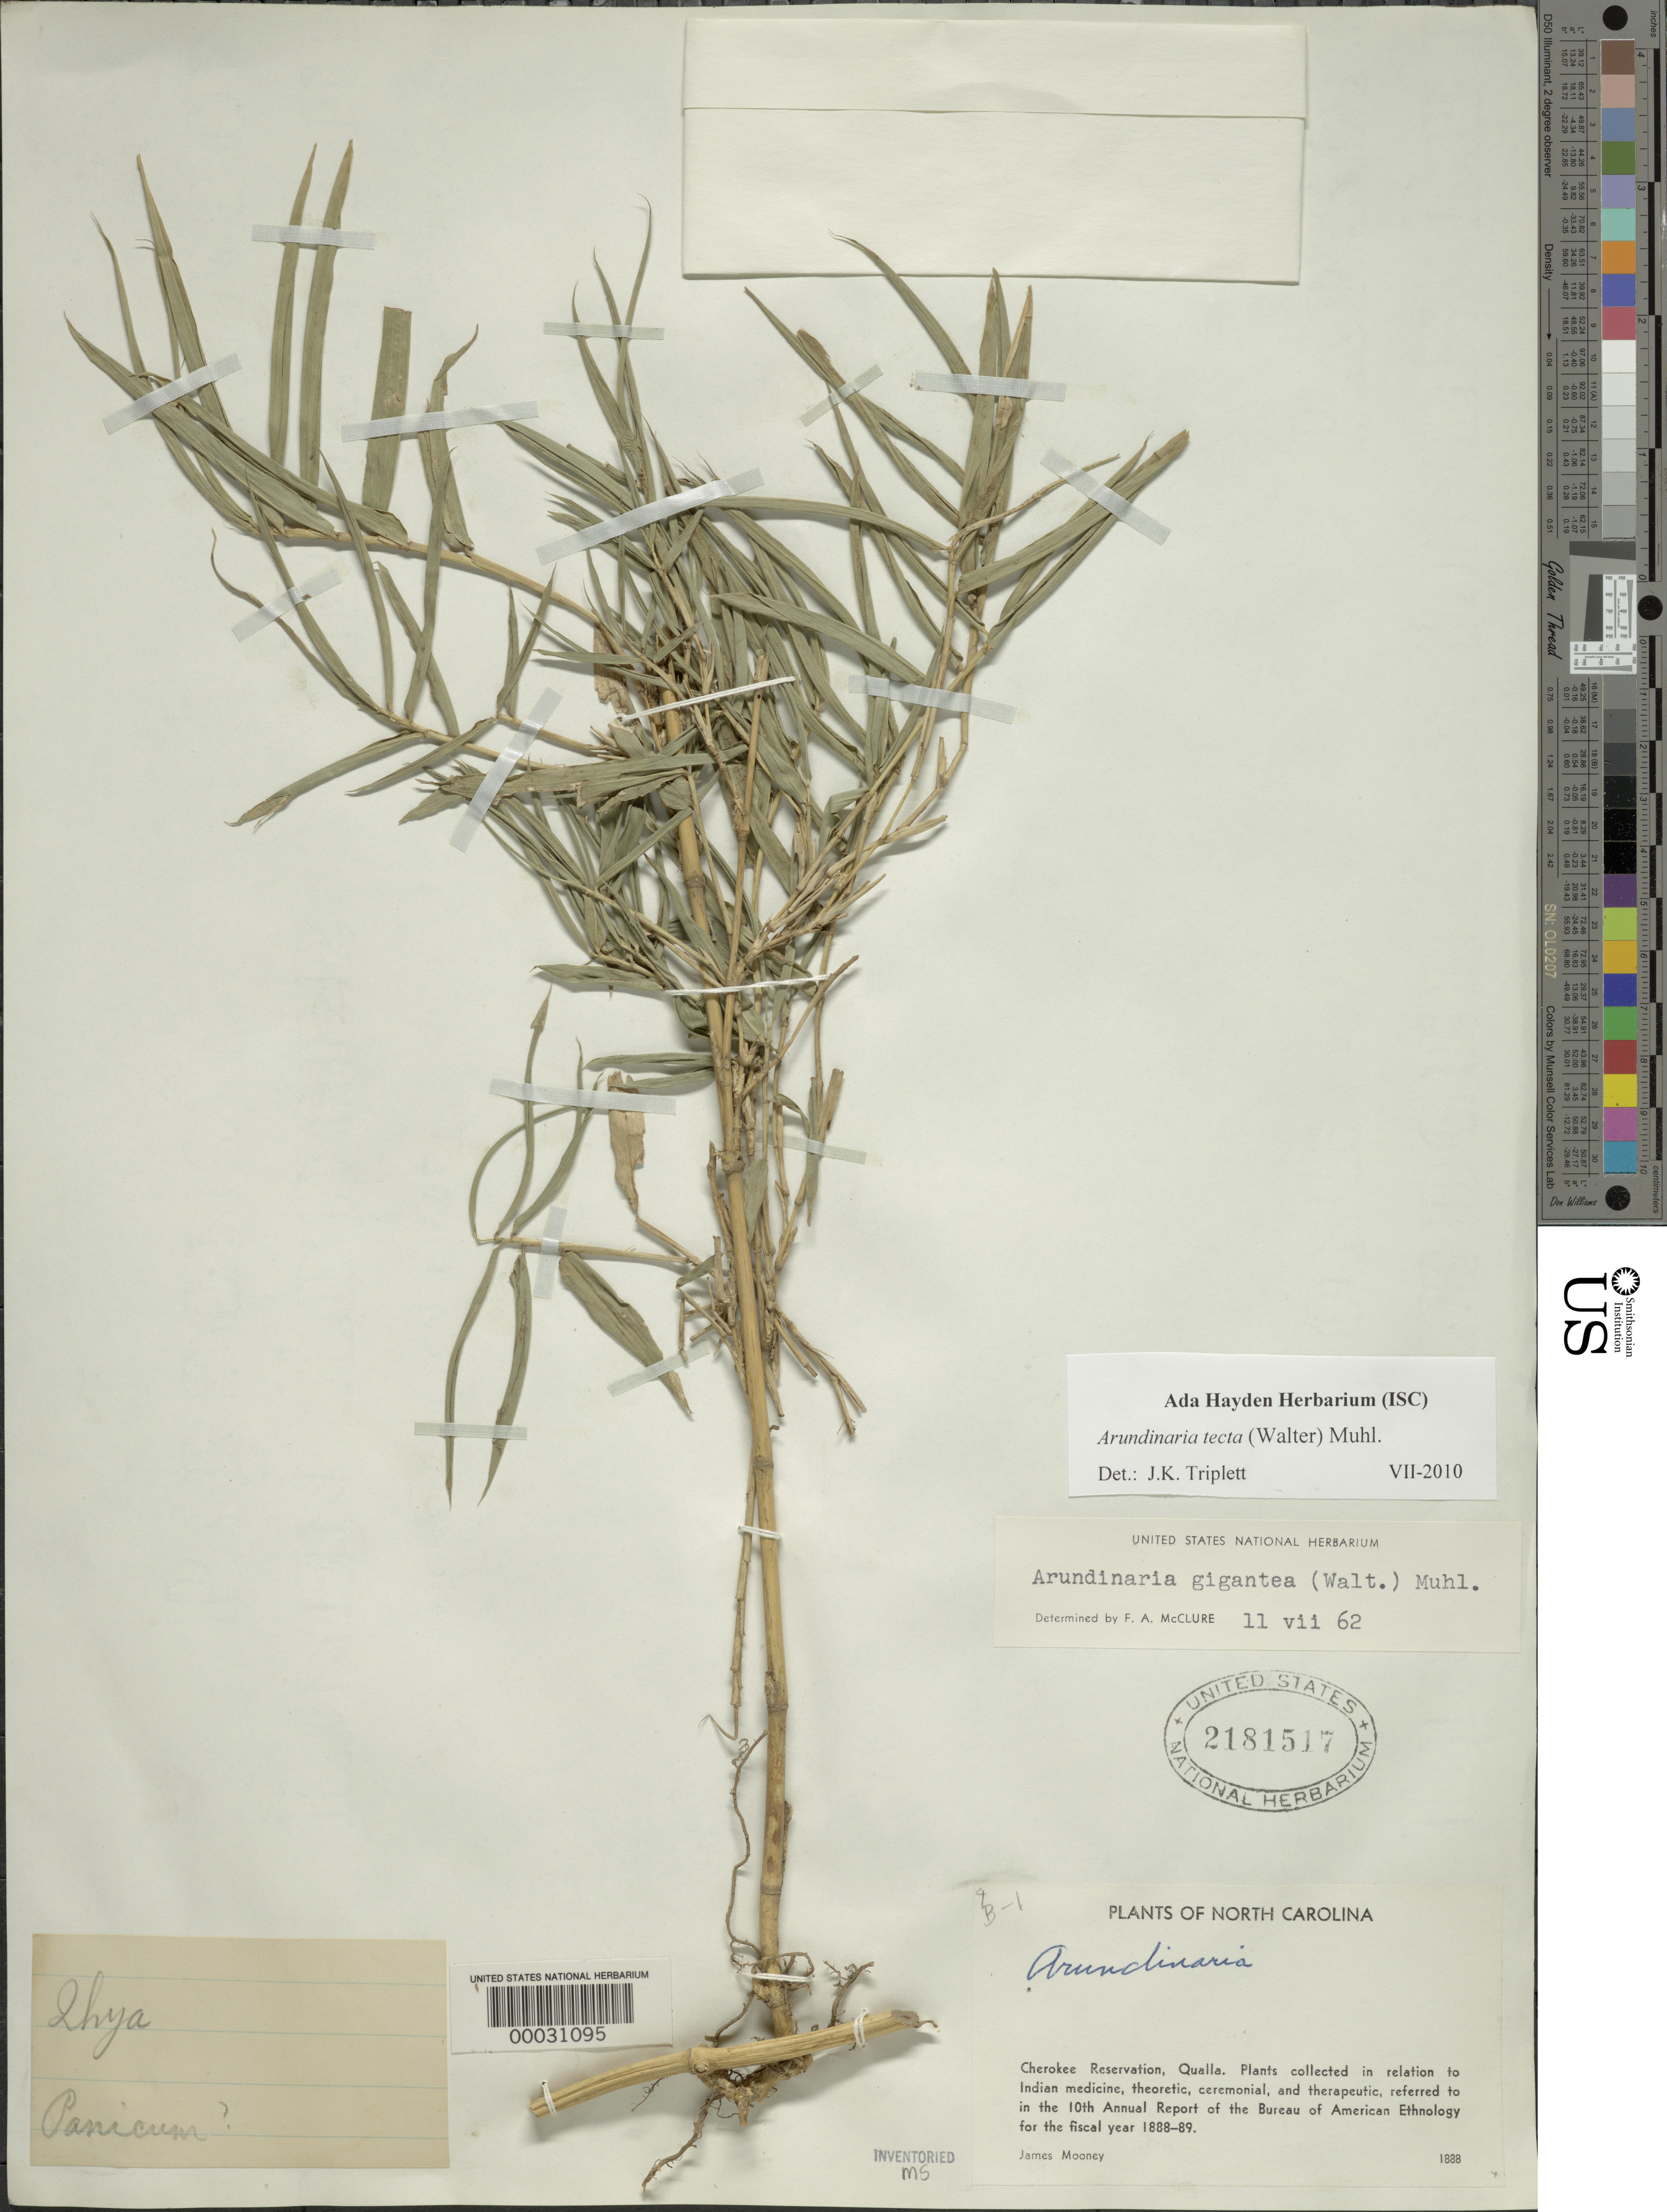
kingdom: Plantae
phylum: Tracheophyta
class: Liliopsida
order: Poales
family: Poaceae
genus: Arundinaria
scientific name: Arundinaria tecta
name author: (Walter) Muhl.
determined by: Triplett, J. K.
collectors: J. Mooney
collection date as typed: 1888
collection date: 1888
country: United States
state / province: North Carolina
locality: Cherokee reservation, qualla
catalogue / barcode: US 2181517